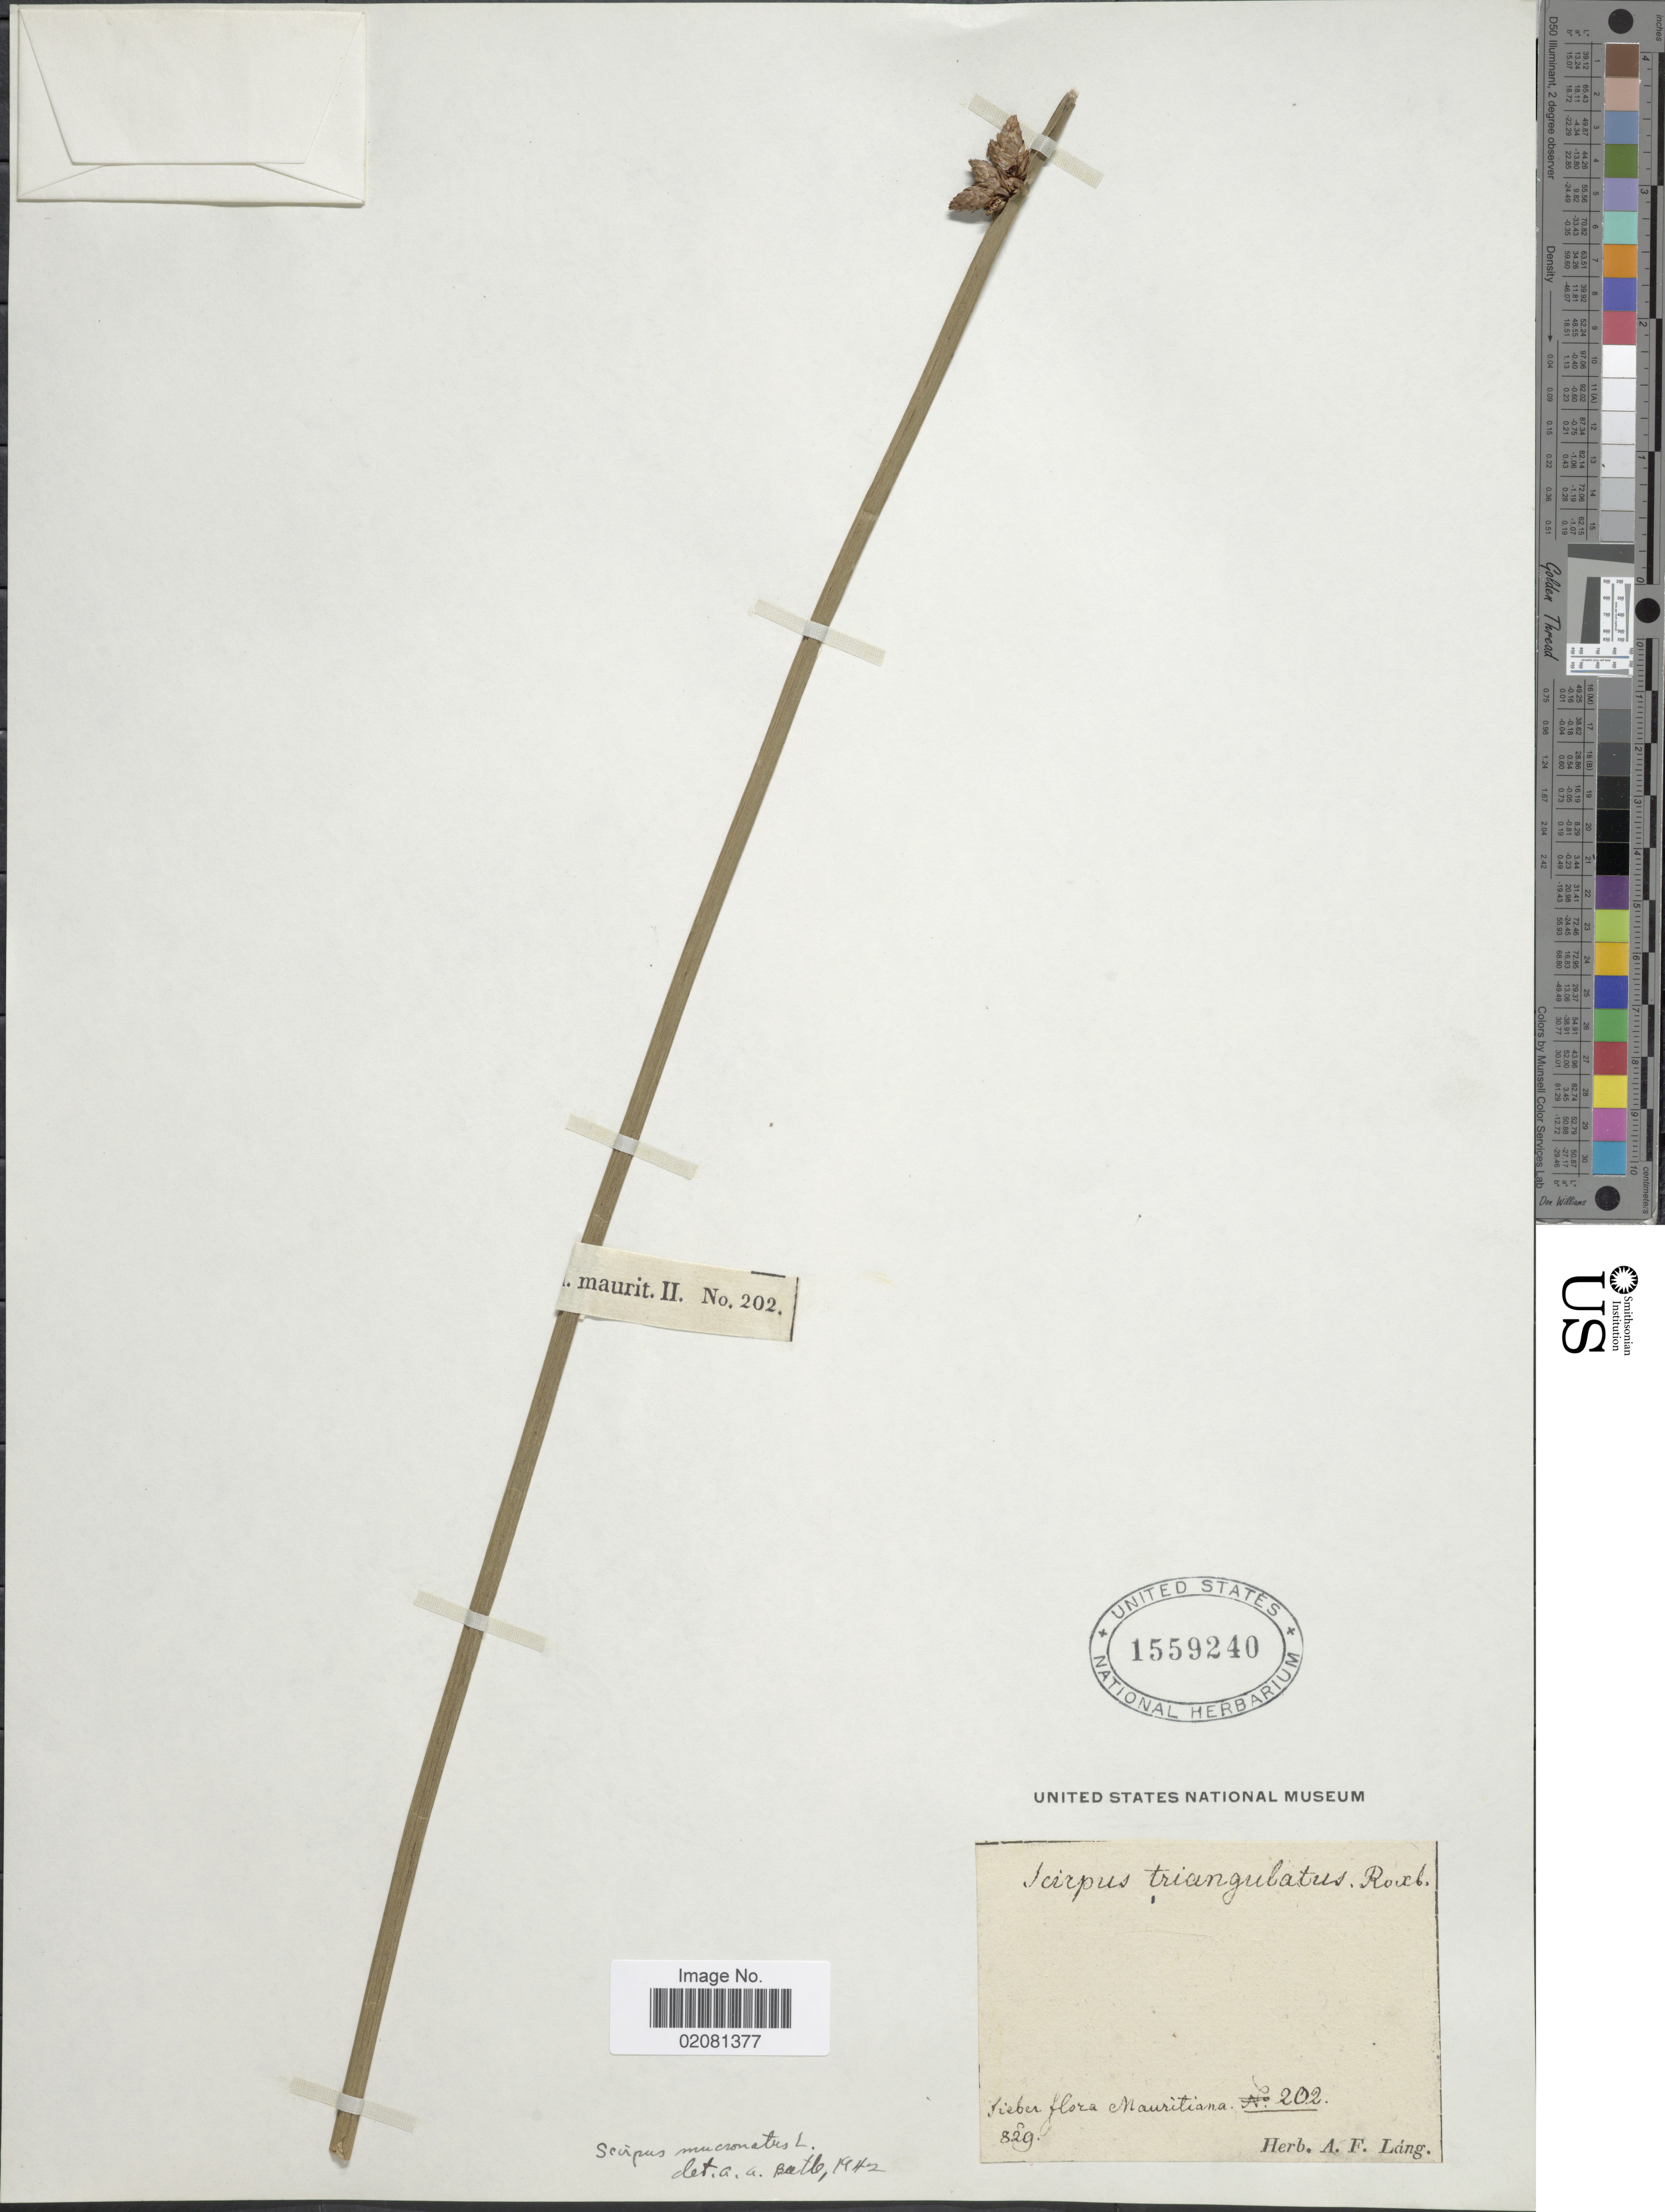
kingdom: Plantae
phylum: Tracheophyta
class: Liliopsida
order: Poales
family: Cyperaceae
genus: Schoenoplectus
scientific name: Schoenoplectus mucronatus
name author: (L.) Palla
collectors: A. F. Láng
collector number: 202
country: Mauritania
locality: Sieber flora Mauritiana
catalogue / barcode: US 1559240